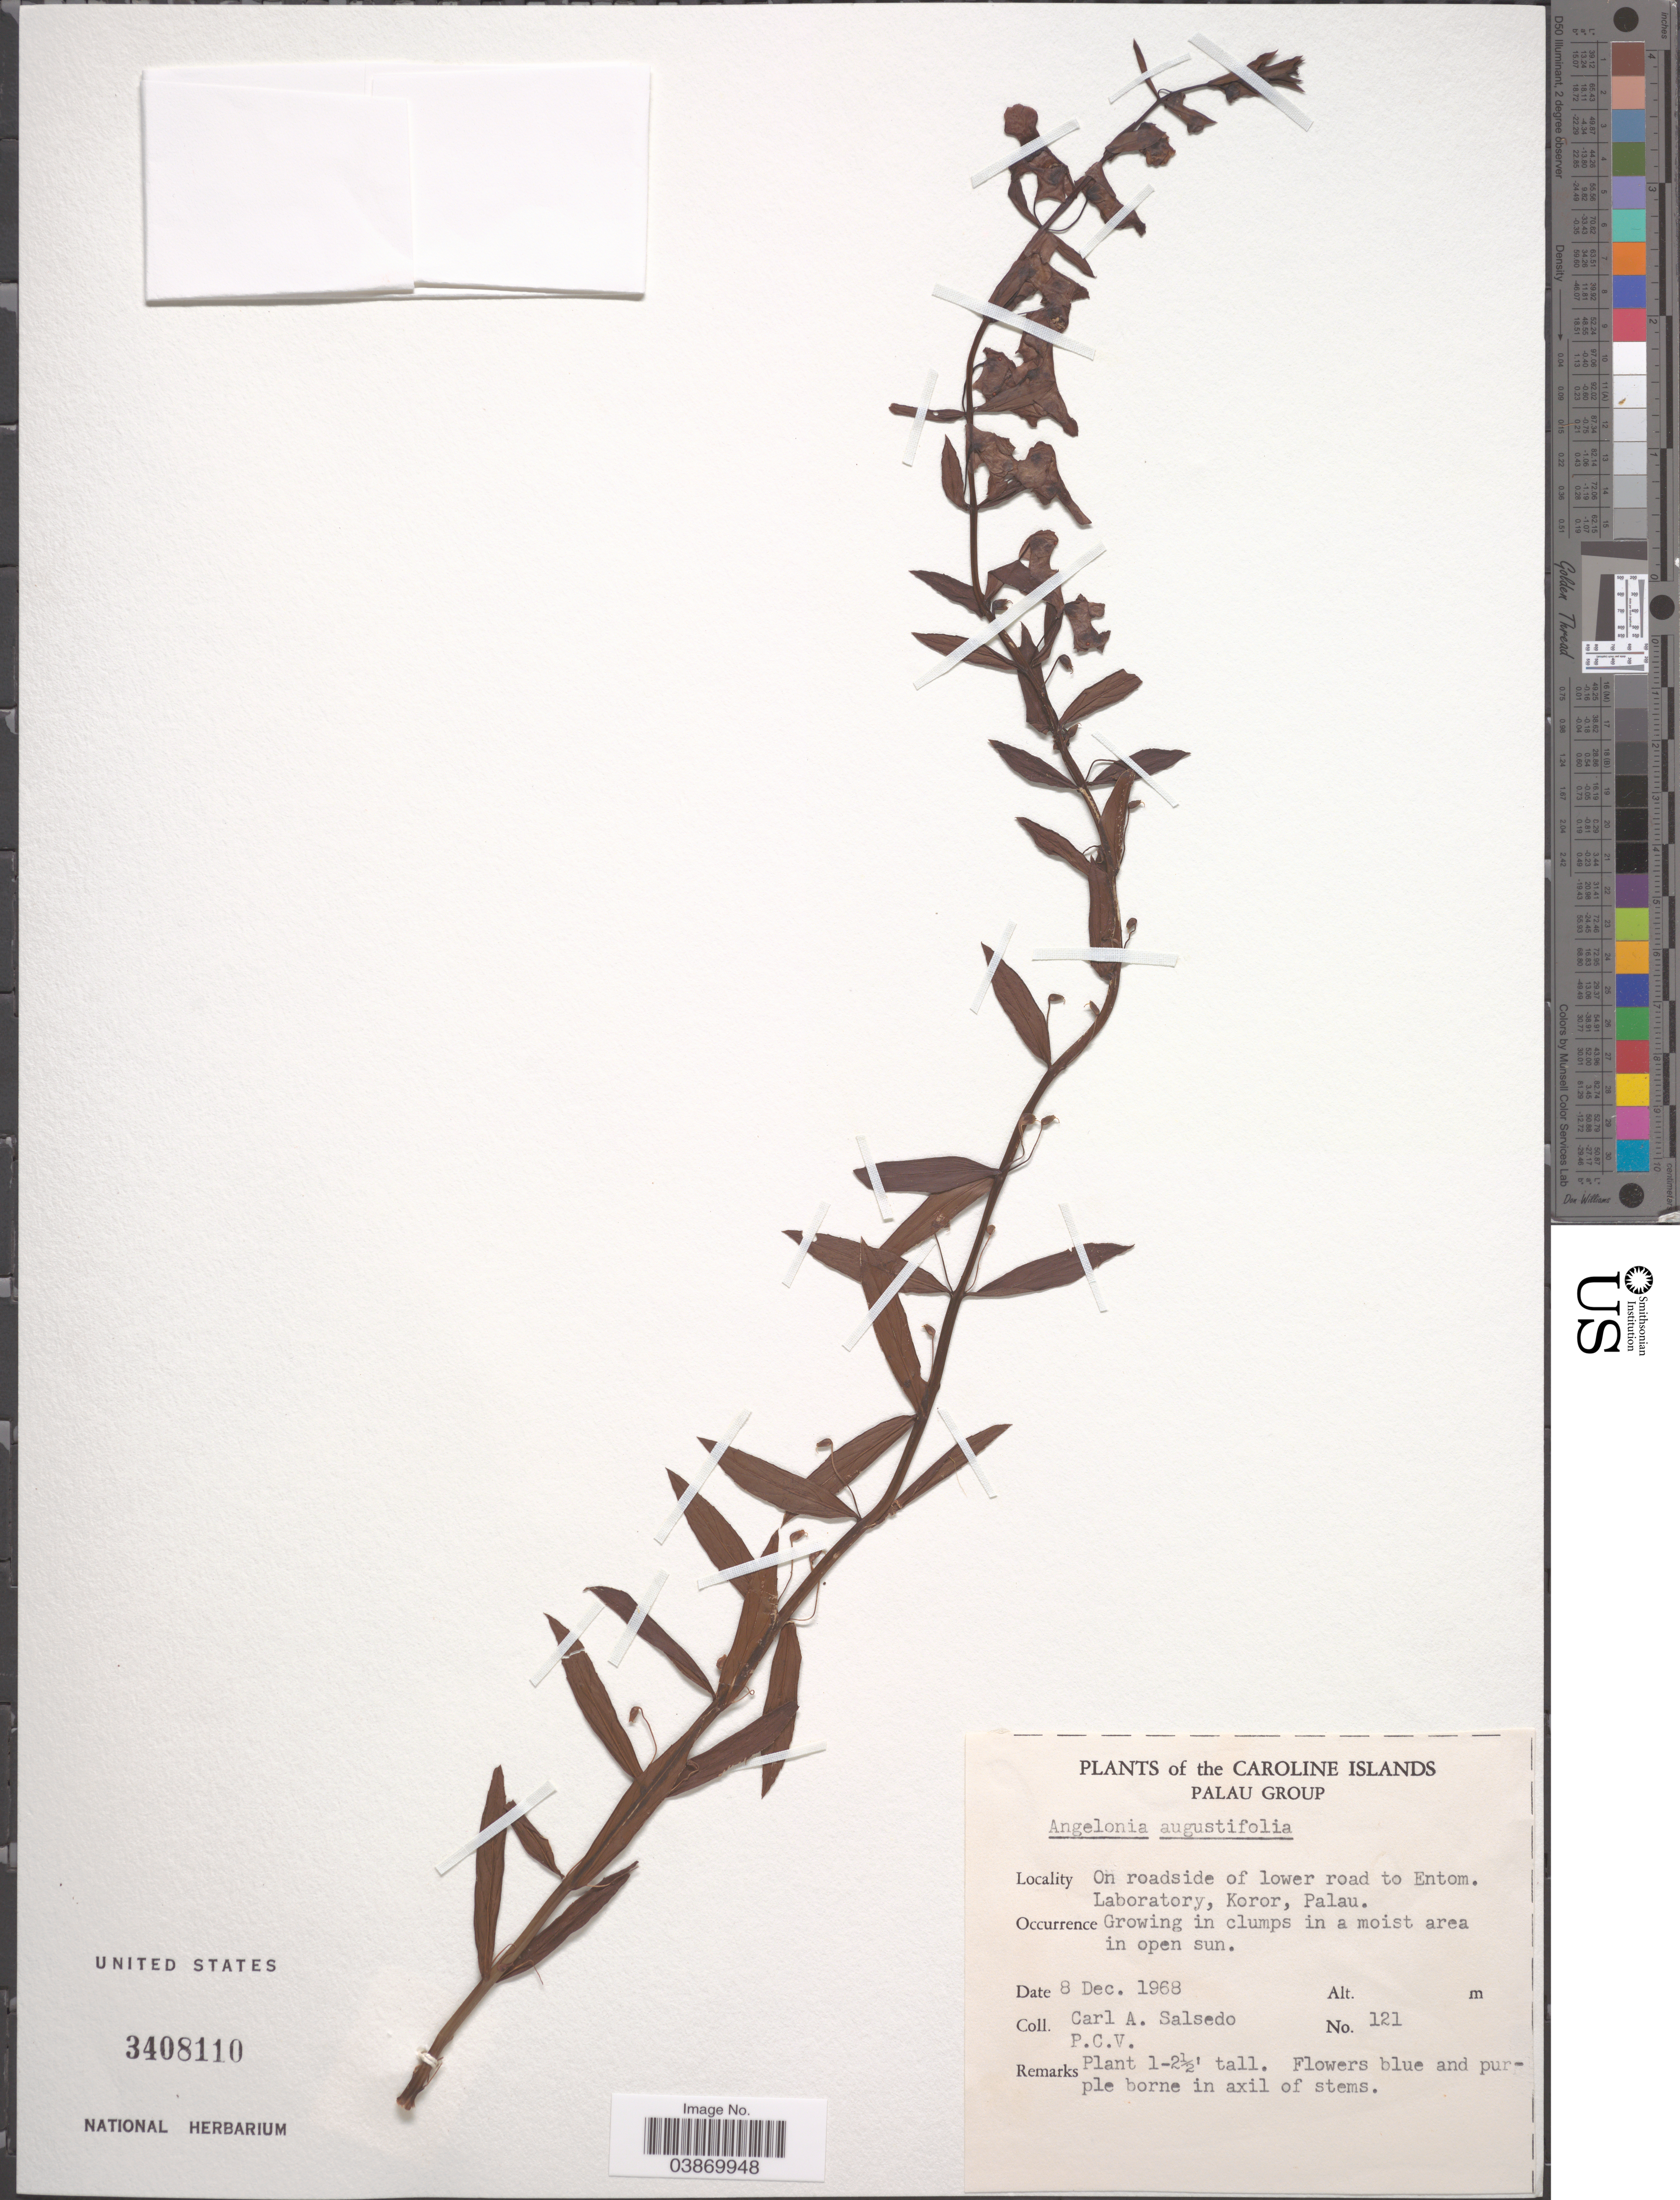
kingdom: Plantae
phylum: Tracheophyta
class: Magnoliopsida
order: Lamiales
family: Plantaginaceae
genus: Angelonia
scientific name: Angelonia angustifolia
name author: Benth.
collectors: C.A. Salsedo & P. C. V.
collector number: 121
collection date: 1968-12-08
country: Palau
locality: The Caroline Islands. Palau Group. On roadside of lower road to Entom. Laboratory, Koror, Palau.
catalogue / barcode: US 3408110